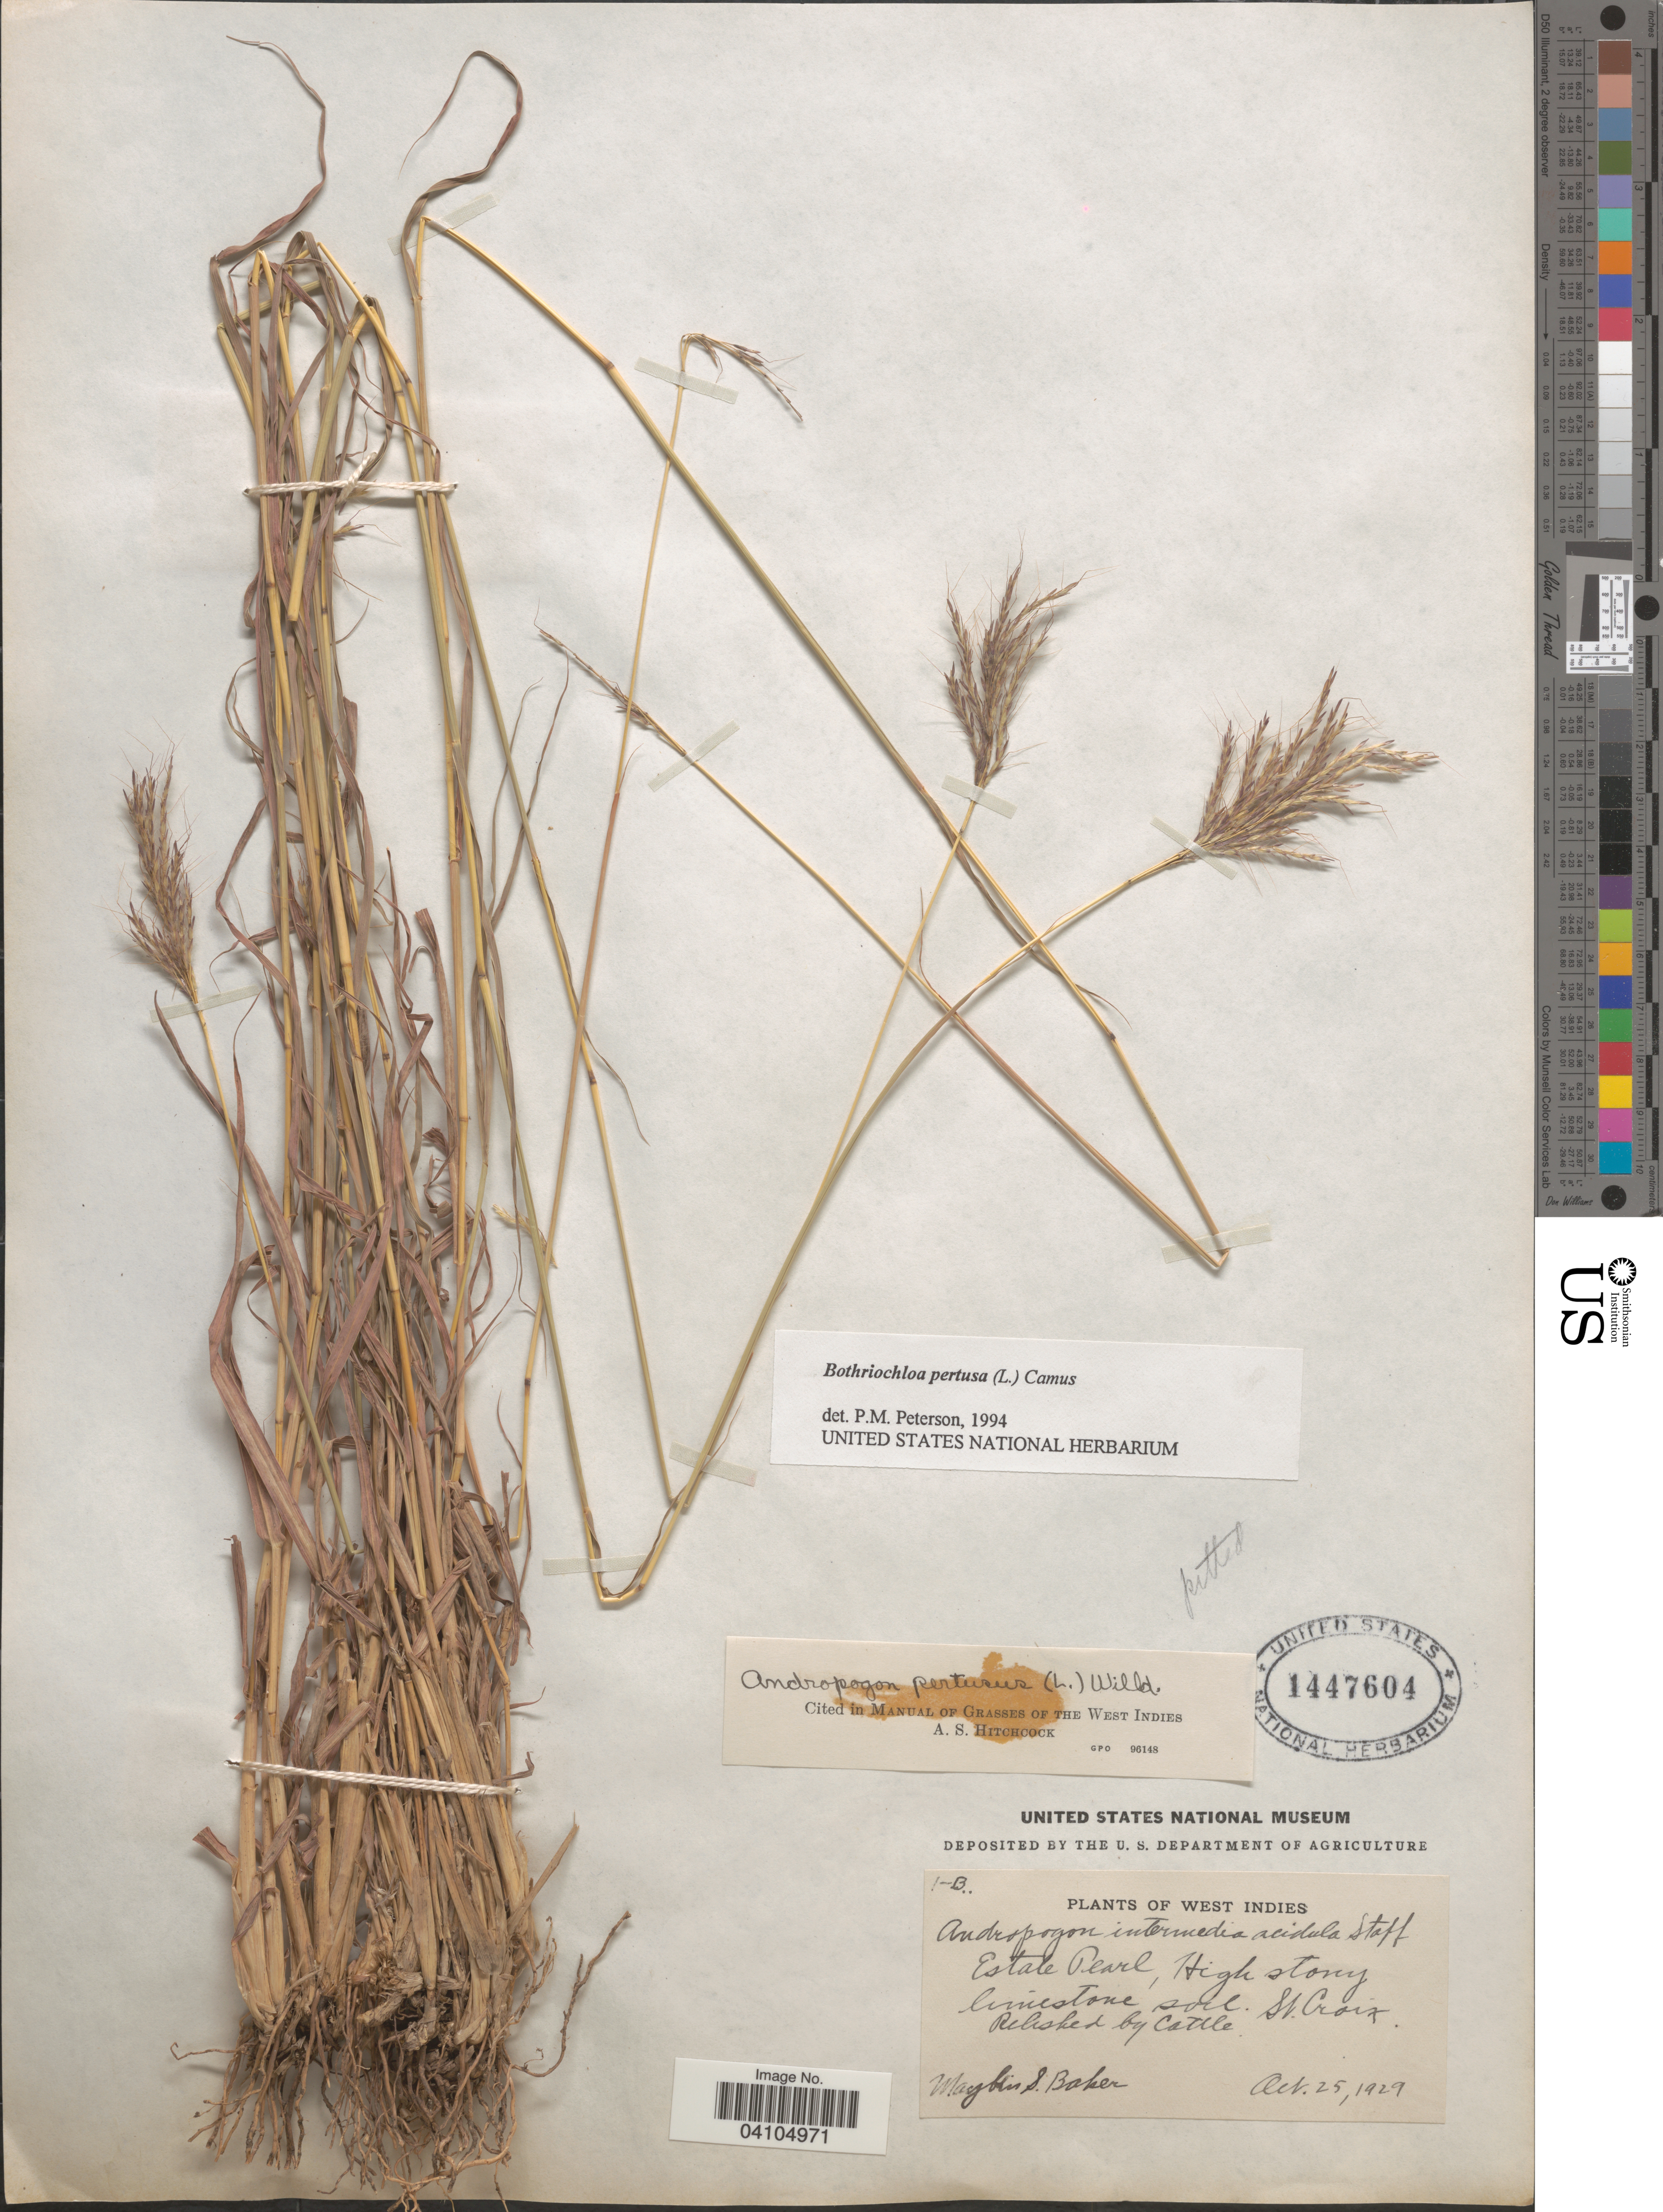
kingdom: Plantae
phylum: Tracheophyta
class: Liliopsida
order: Poales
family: Poaceae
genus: Bothriochloa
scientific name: Bothriochloa pertusa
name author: (L.) A. Camus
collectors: M. S. Baker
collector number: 1-B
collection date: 1929-10-25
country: U.S. Virgin Islands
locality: Estate Pearl, High stony limestone soil. St. Croix.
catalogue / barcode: US 1447604